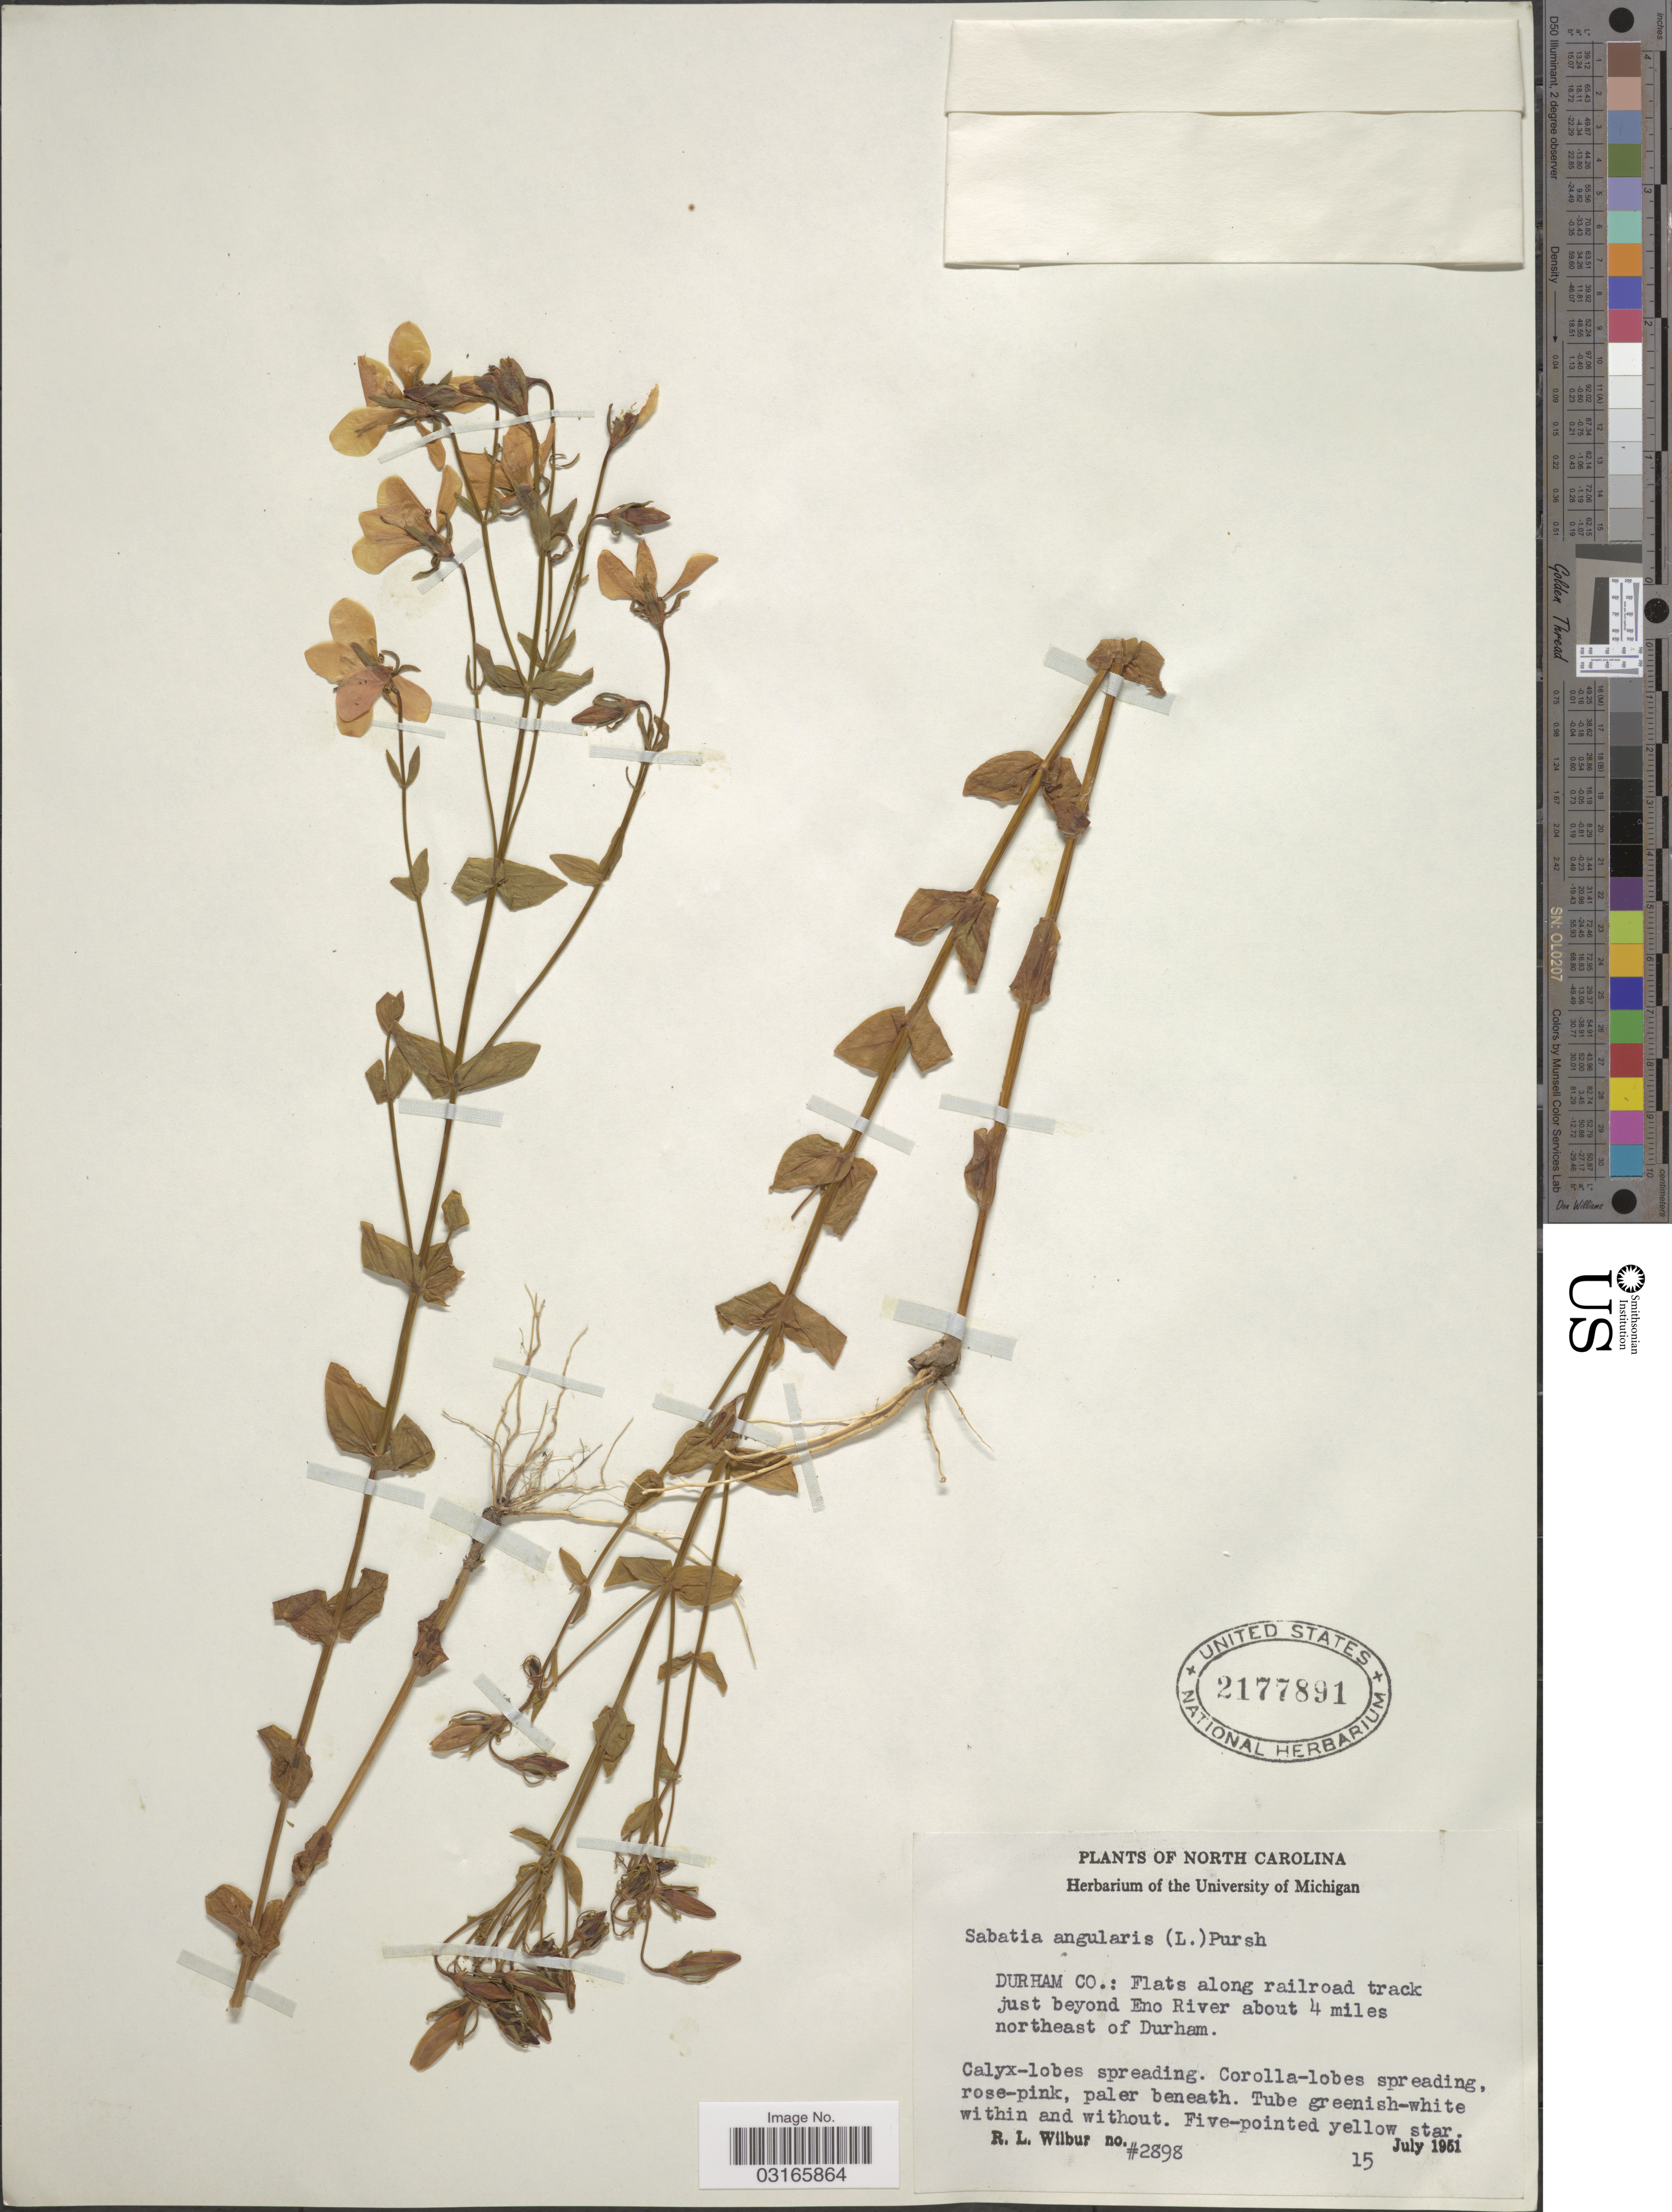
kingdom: Plantae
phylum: Tracheophyta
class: Magnoliopsida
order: Gentianales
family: Gentianaceae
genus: Sabatia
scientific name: Sabatia angularis (L.) Pursh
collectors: R. L. Wilbur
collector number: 2898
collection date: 1951-07-15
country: United States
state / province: North Carolina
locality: Durham Co.: Flats along railroad track just beyond Eno River about 4 miles northeast of Durham.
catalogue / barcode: US 2177891